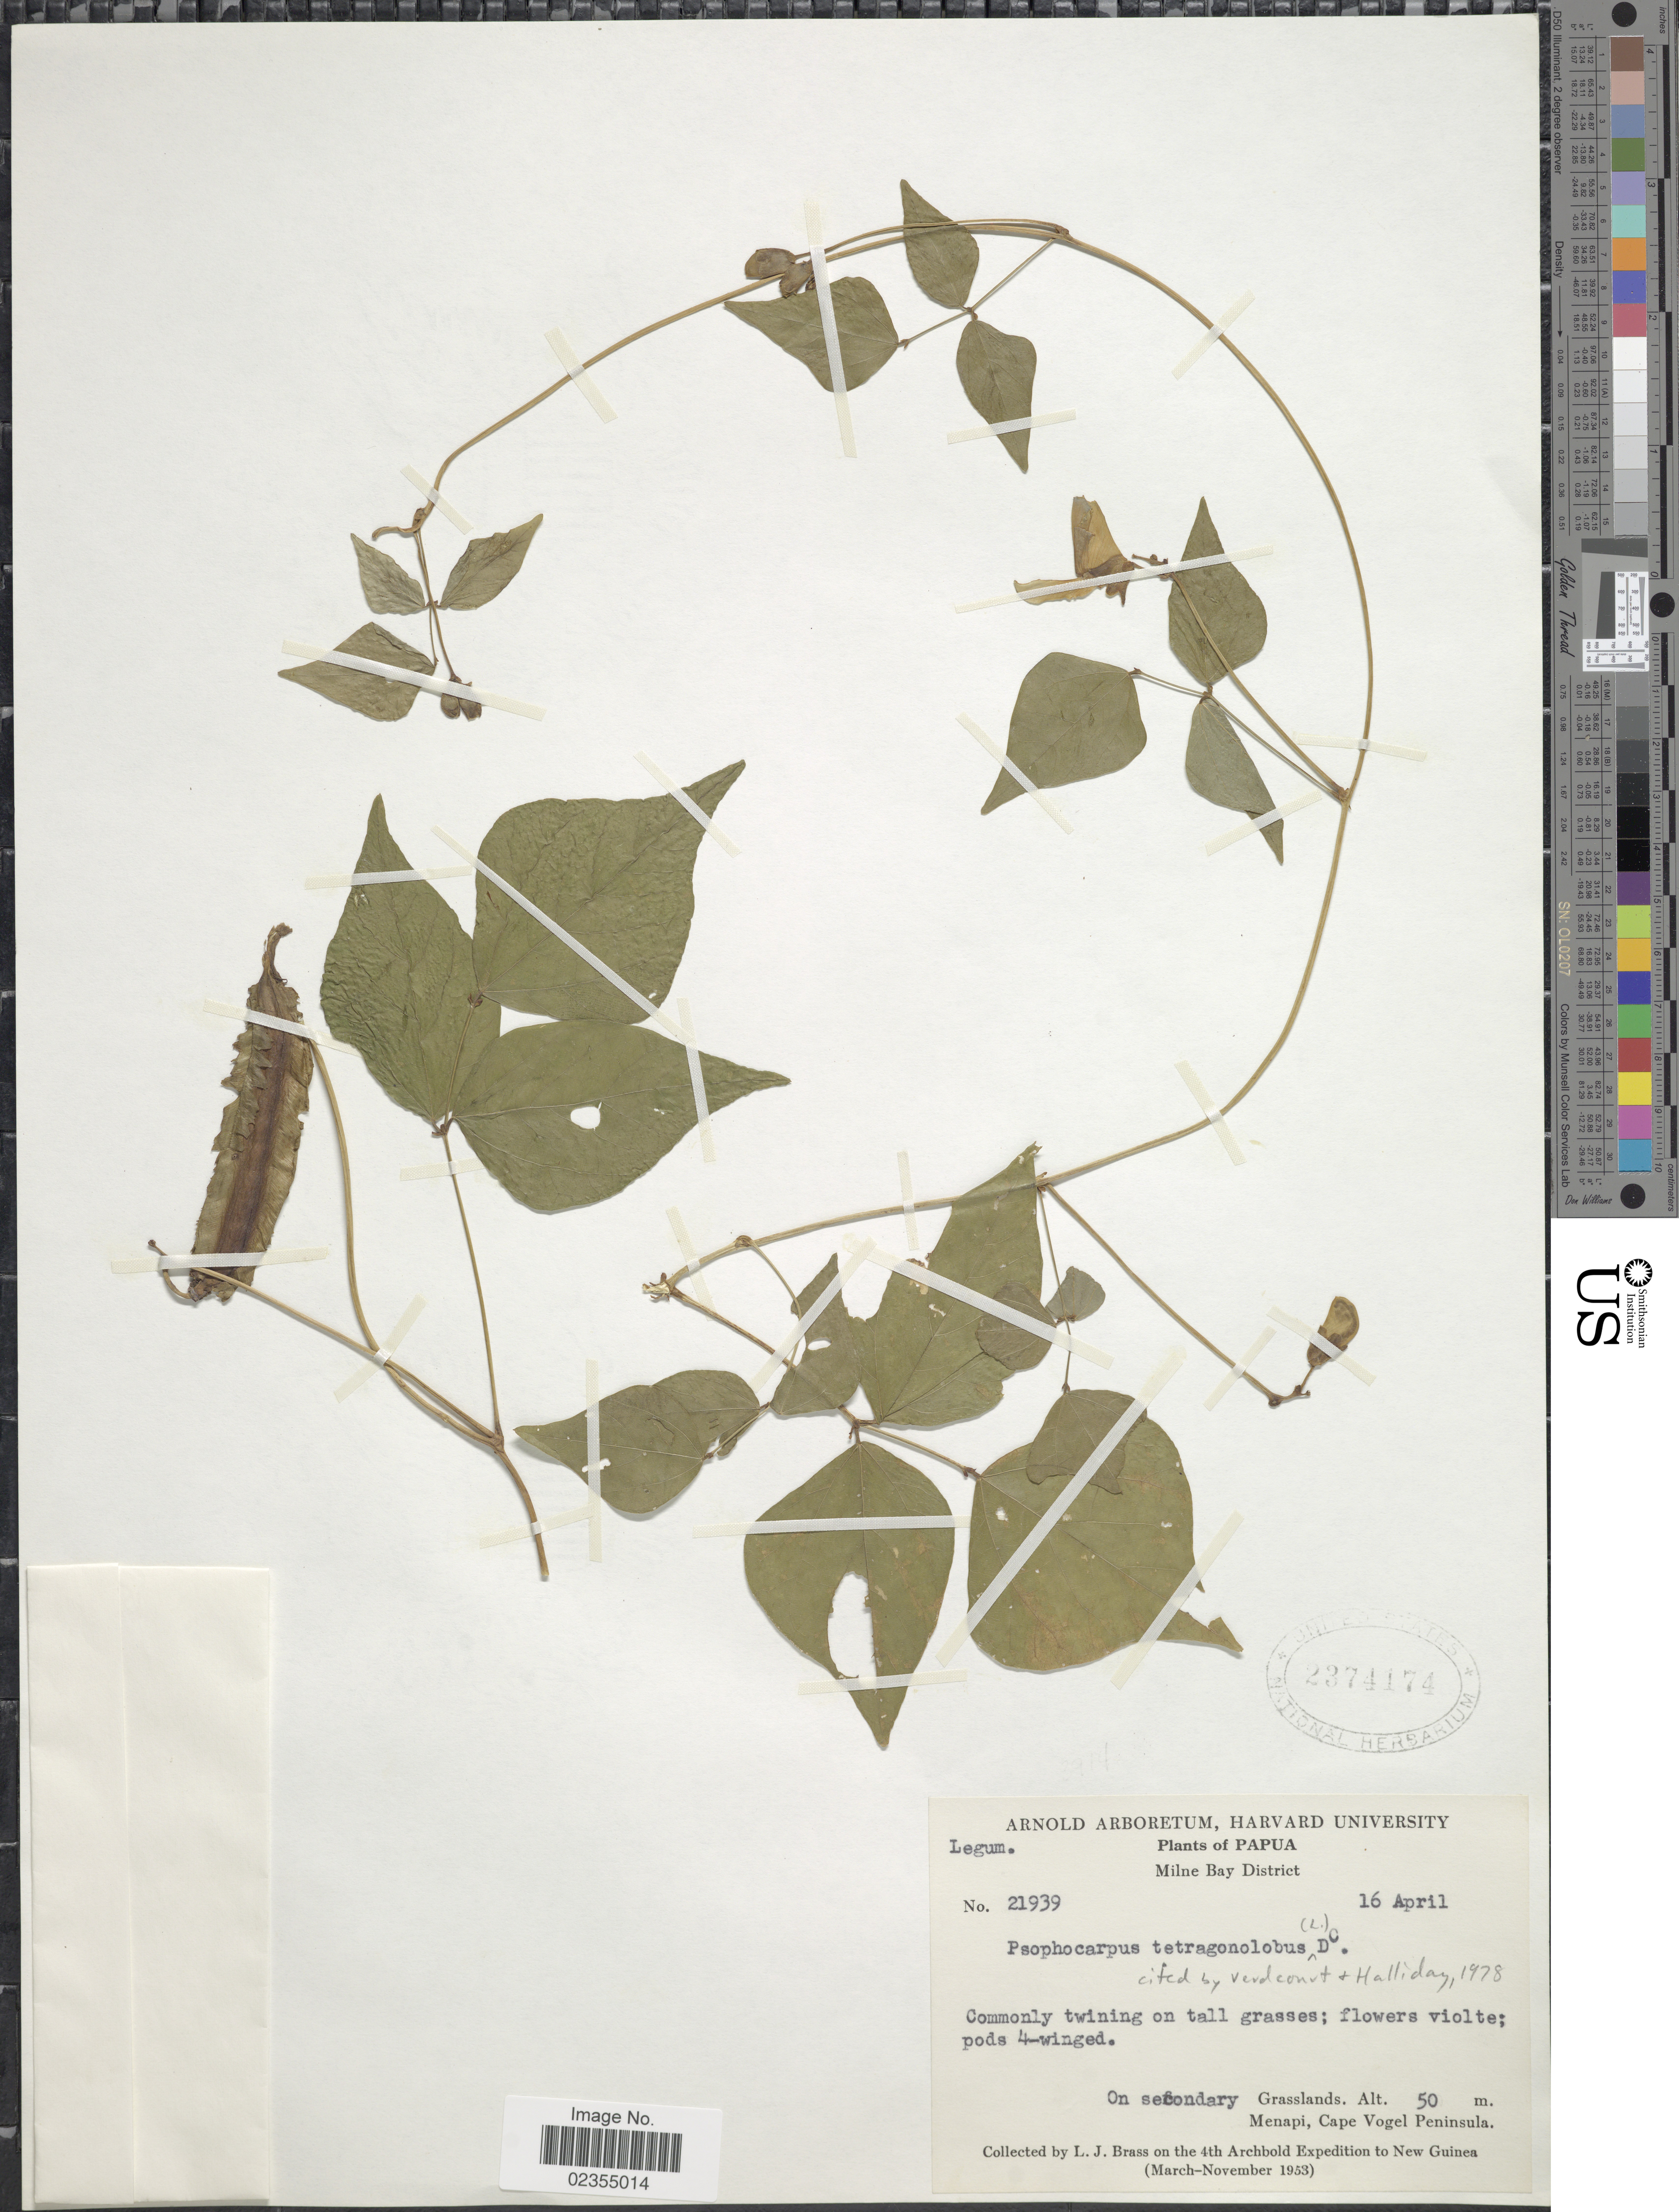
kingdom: Plantae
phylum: Tracheophyta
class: Magnoliopsida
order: Fabales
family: Fabaceae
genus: Psophocarpus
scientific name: Psophocarpus tetragonolobus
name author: (L.) DC.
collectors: L. J. Brass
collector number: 21939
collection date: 1953-04-16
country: Papua New Guinea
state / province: Milne Bay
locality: Papua. New Guinea. Menapi, Cape Vogel Peninsula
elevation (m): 50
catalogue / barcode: US 2374174